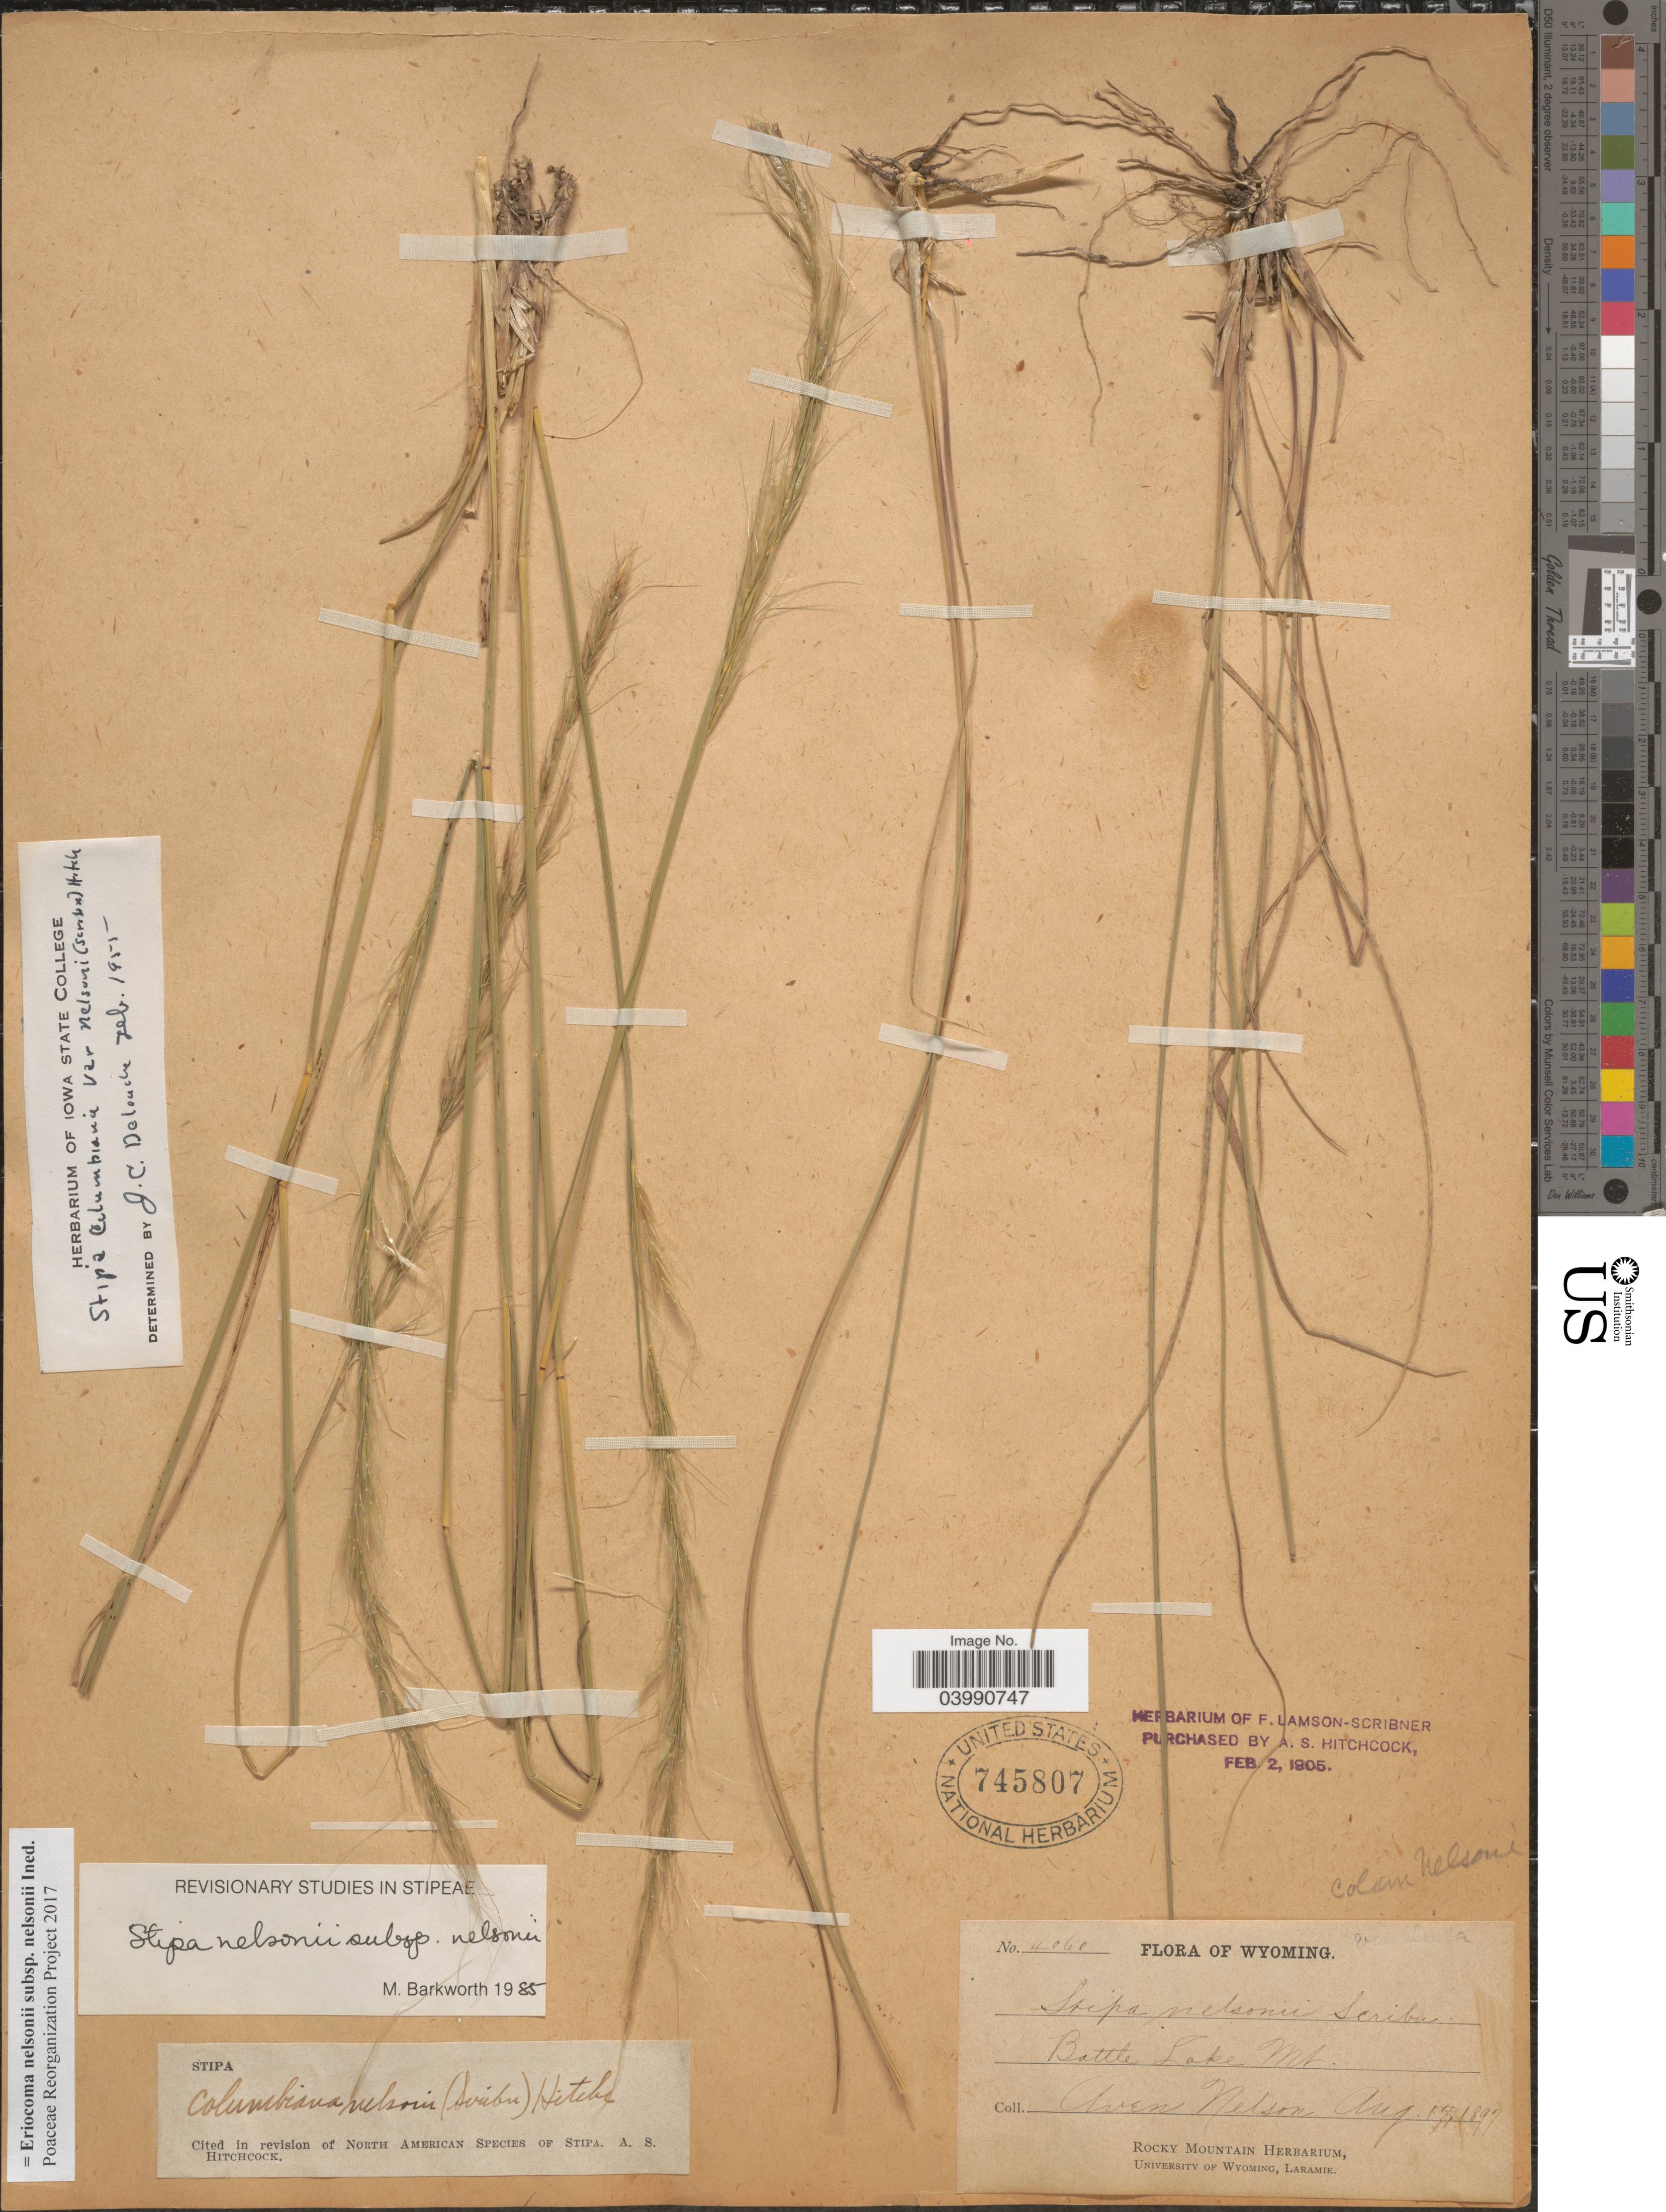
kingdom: Plantae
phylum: Tracheophyta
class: Liliopsida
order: Poales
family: Poaceae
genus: Eriocoma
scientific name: Eriocoma nelsonii subsp. nelsonii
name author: (Scribn.) Romasch.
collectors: A. Nelson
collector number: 4060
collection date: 1897-08-17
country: United States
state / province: Wyoming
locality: Battle Lake Mt.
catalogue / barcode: US 745807